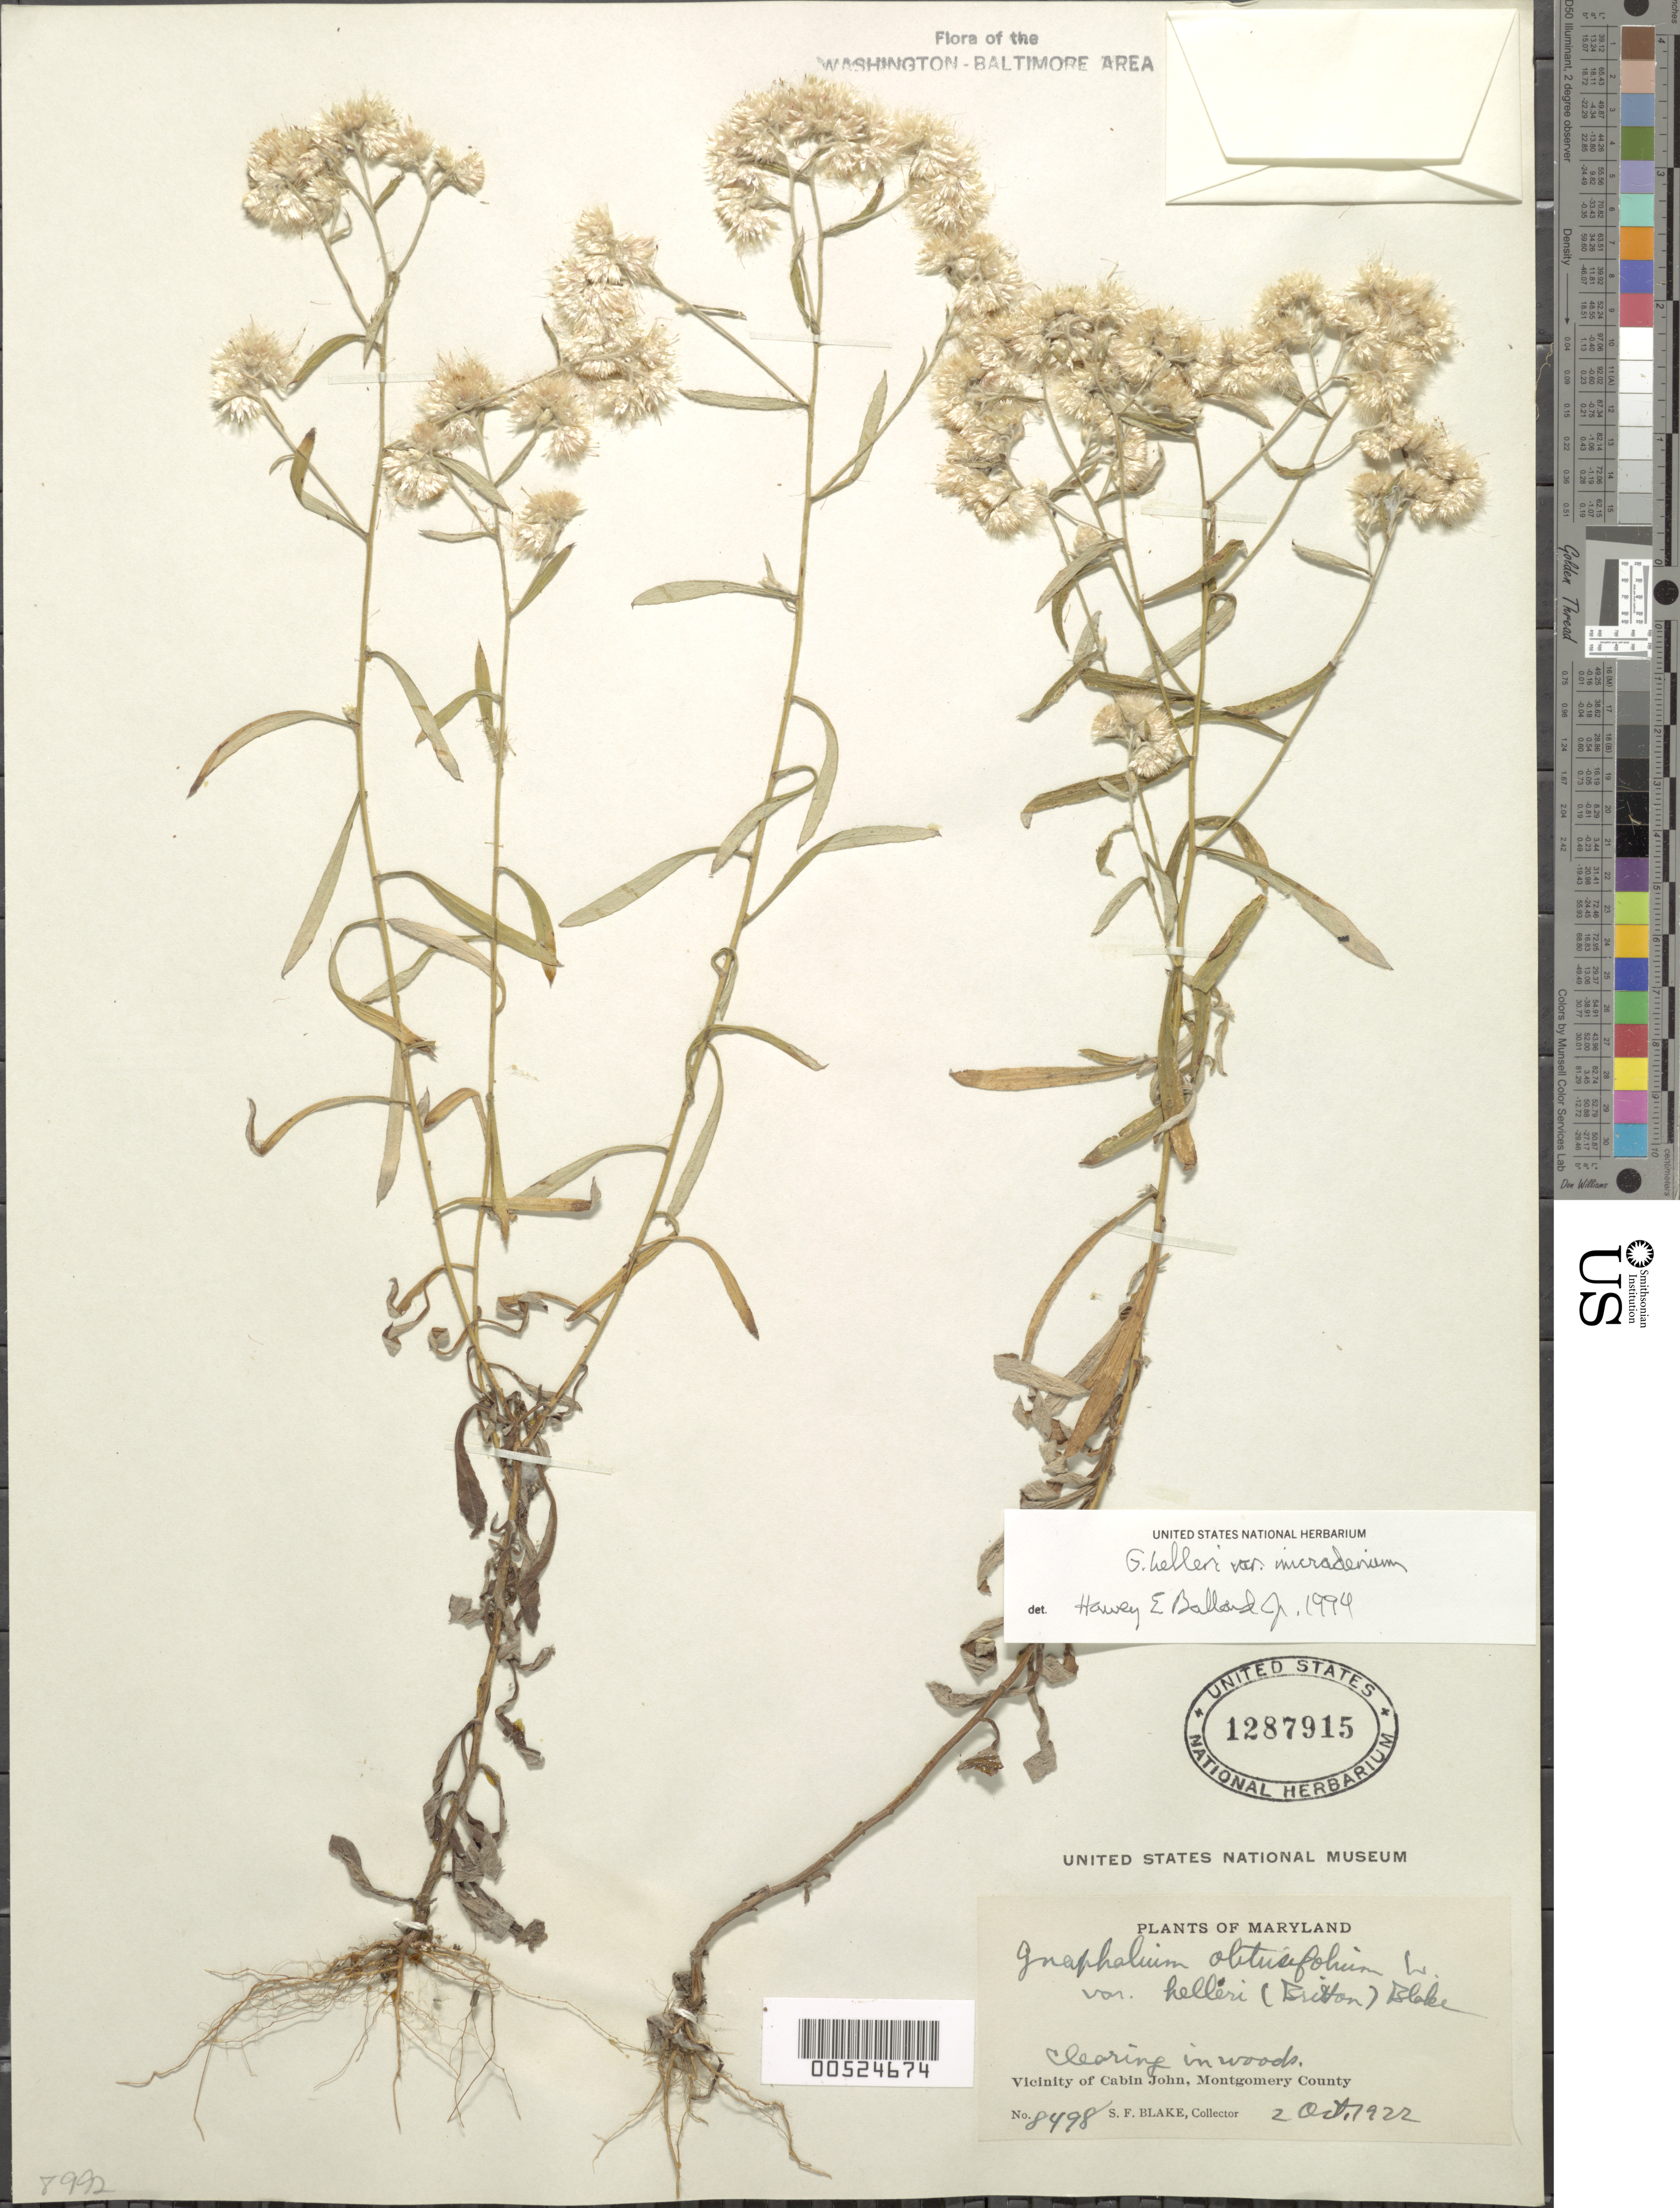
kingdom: Plantae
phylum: Tracheophyta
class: Magnoliopsida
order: Asterales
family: Asteraceae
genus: Pseudognaphalium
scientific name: Pseudognaphalium helleri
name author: (Britton) Anderb.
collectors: S. Blake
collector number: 8498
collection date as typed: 02 Oct 1922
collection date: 1922-10-02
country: United States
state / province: Maryland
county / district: Montgomery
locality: Cabin John, near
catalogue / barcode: US 1287915